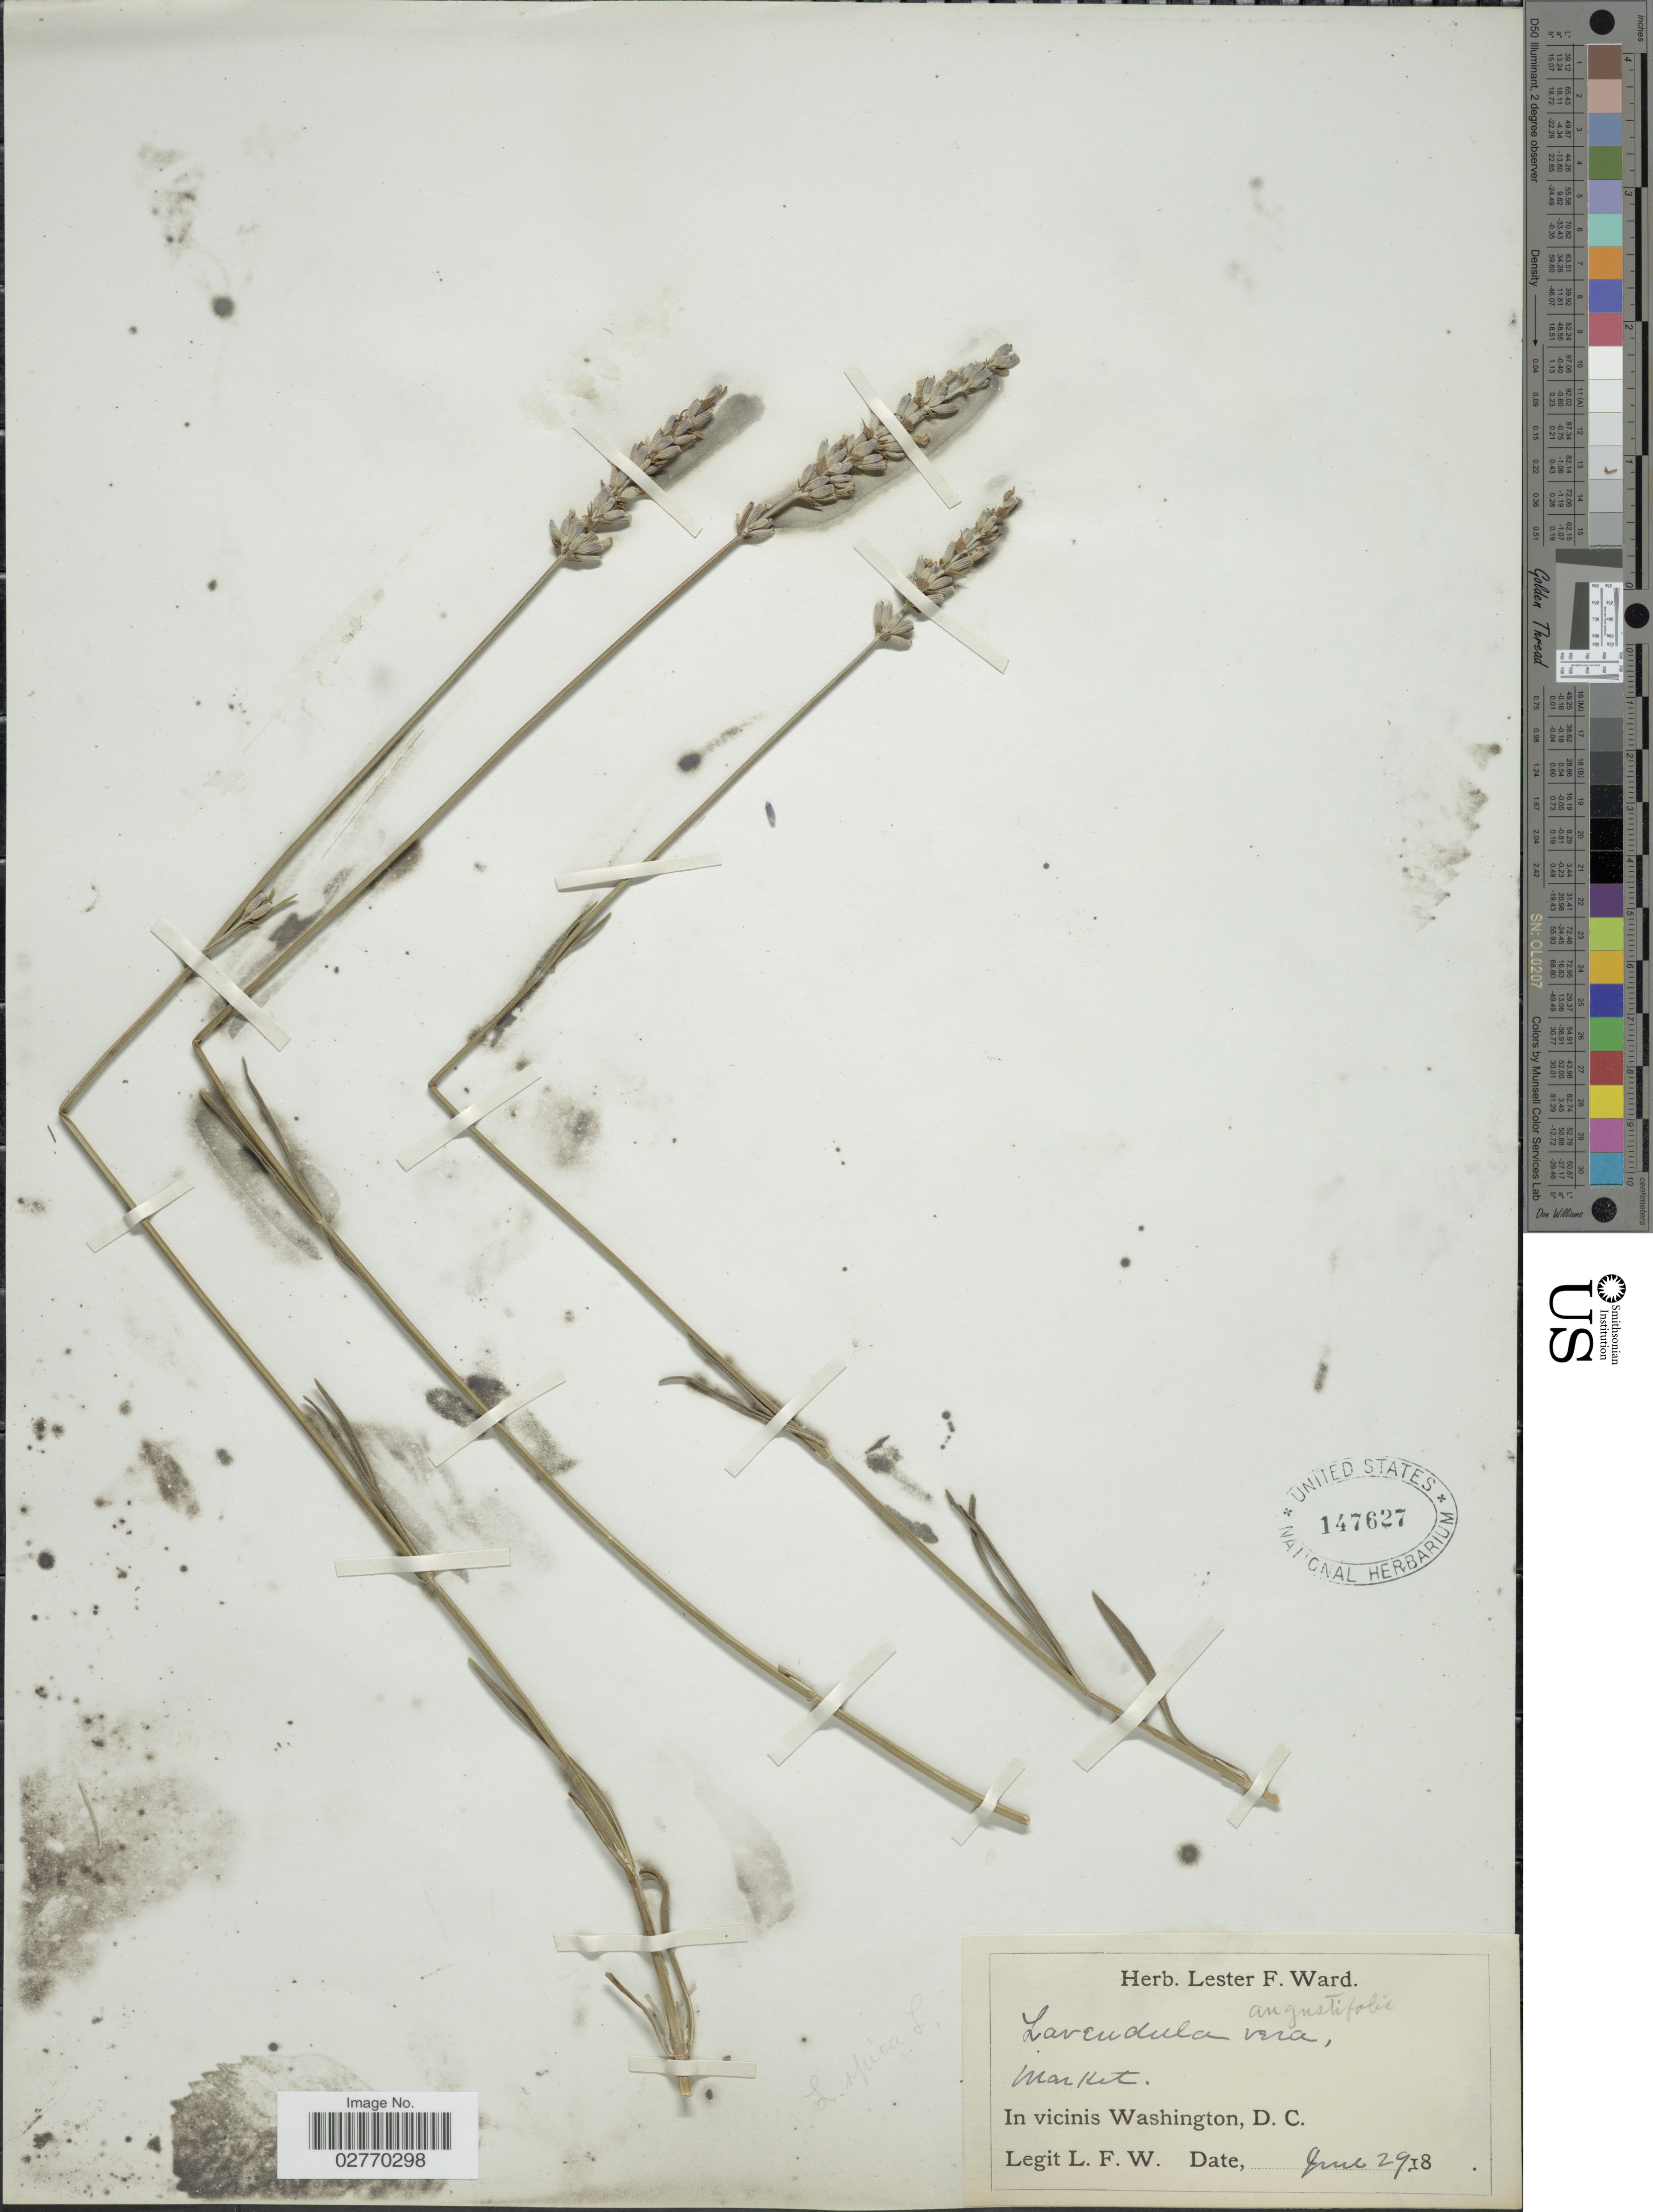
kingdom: Plantae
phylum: Tracheophyta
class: Magnoliopsida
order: Lamiales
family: Lamiaceae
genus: Lavandula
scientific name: Lavandula angustifolia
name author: Mill.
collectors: L. F. Ward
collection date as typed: June 29, 18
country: United States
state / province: District of Columbia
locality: In vicinis Washington, D.C. Market.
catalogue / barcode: US 147627